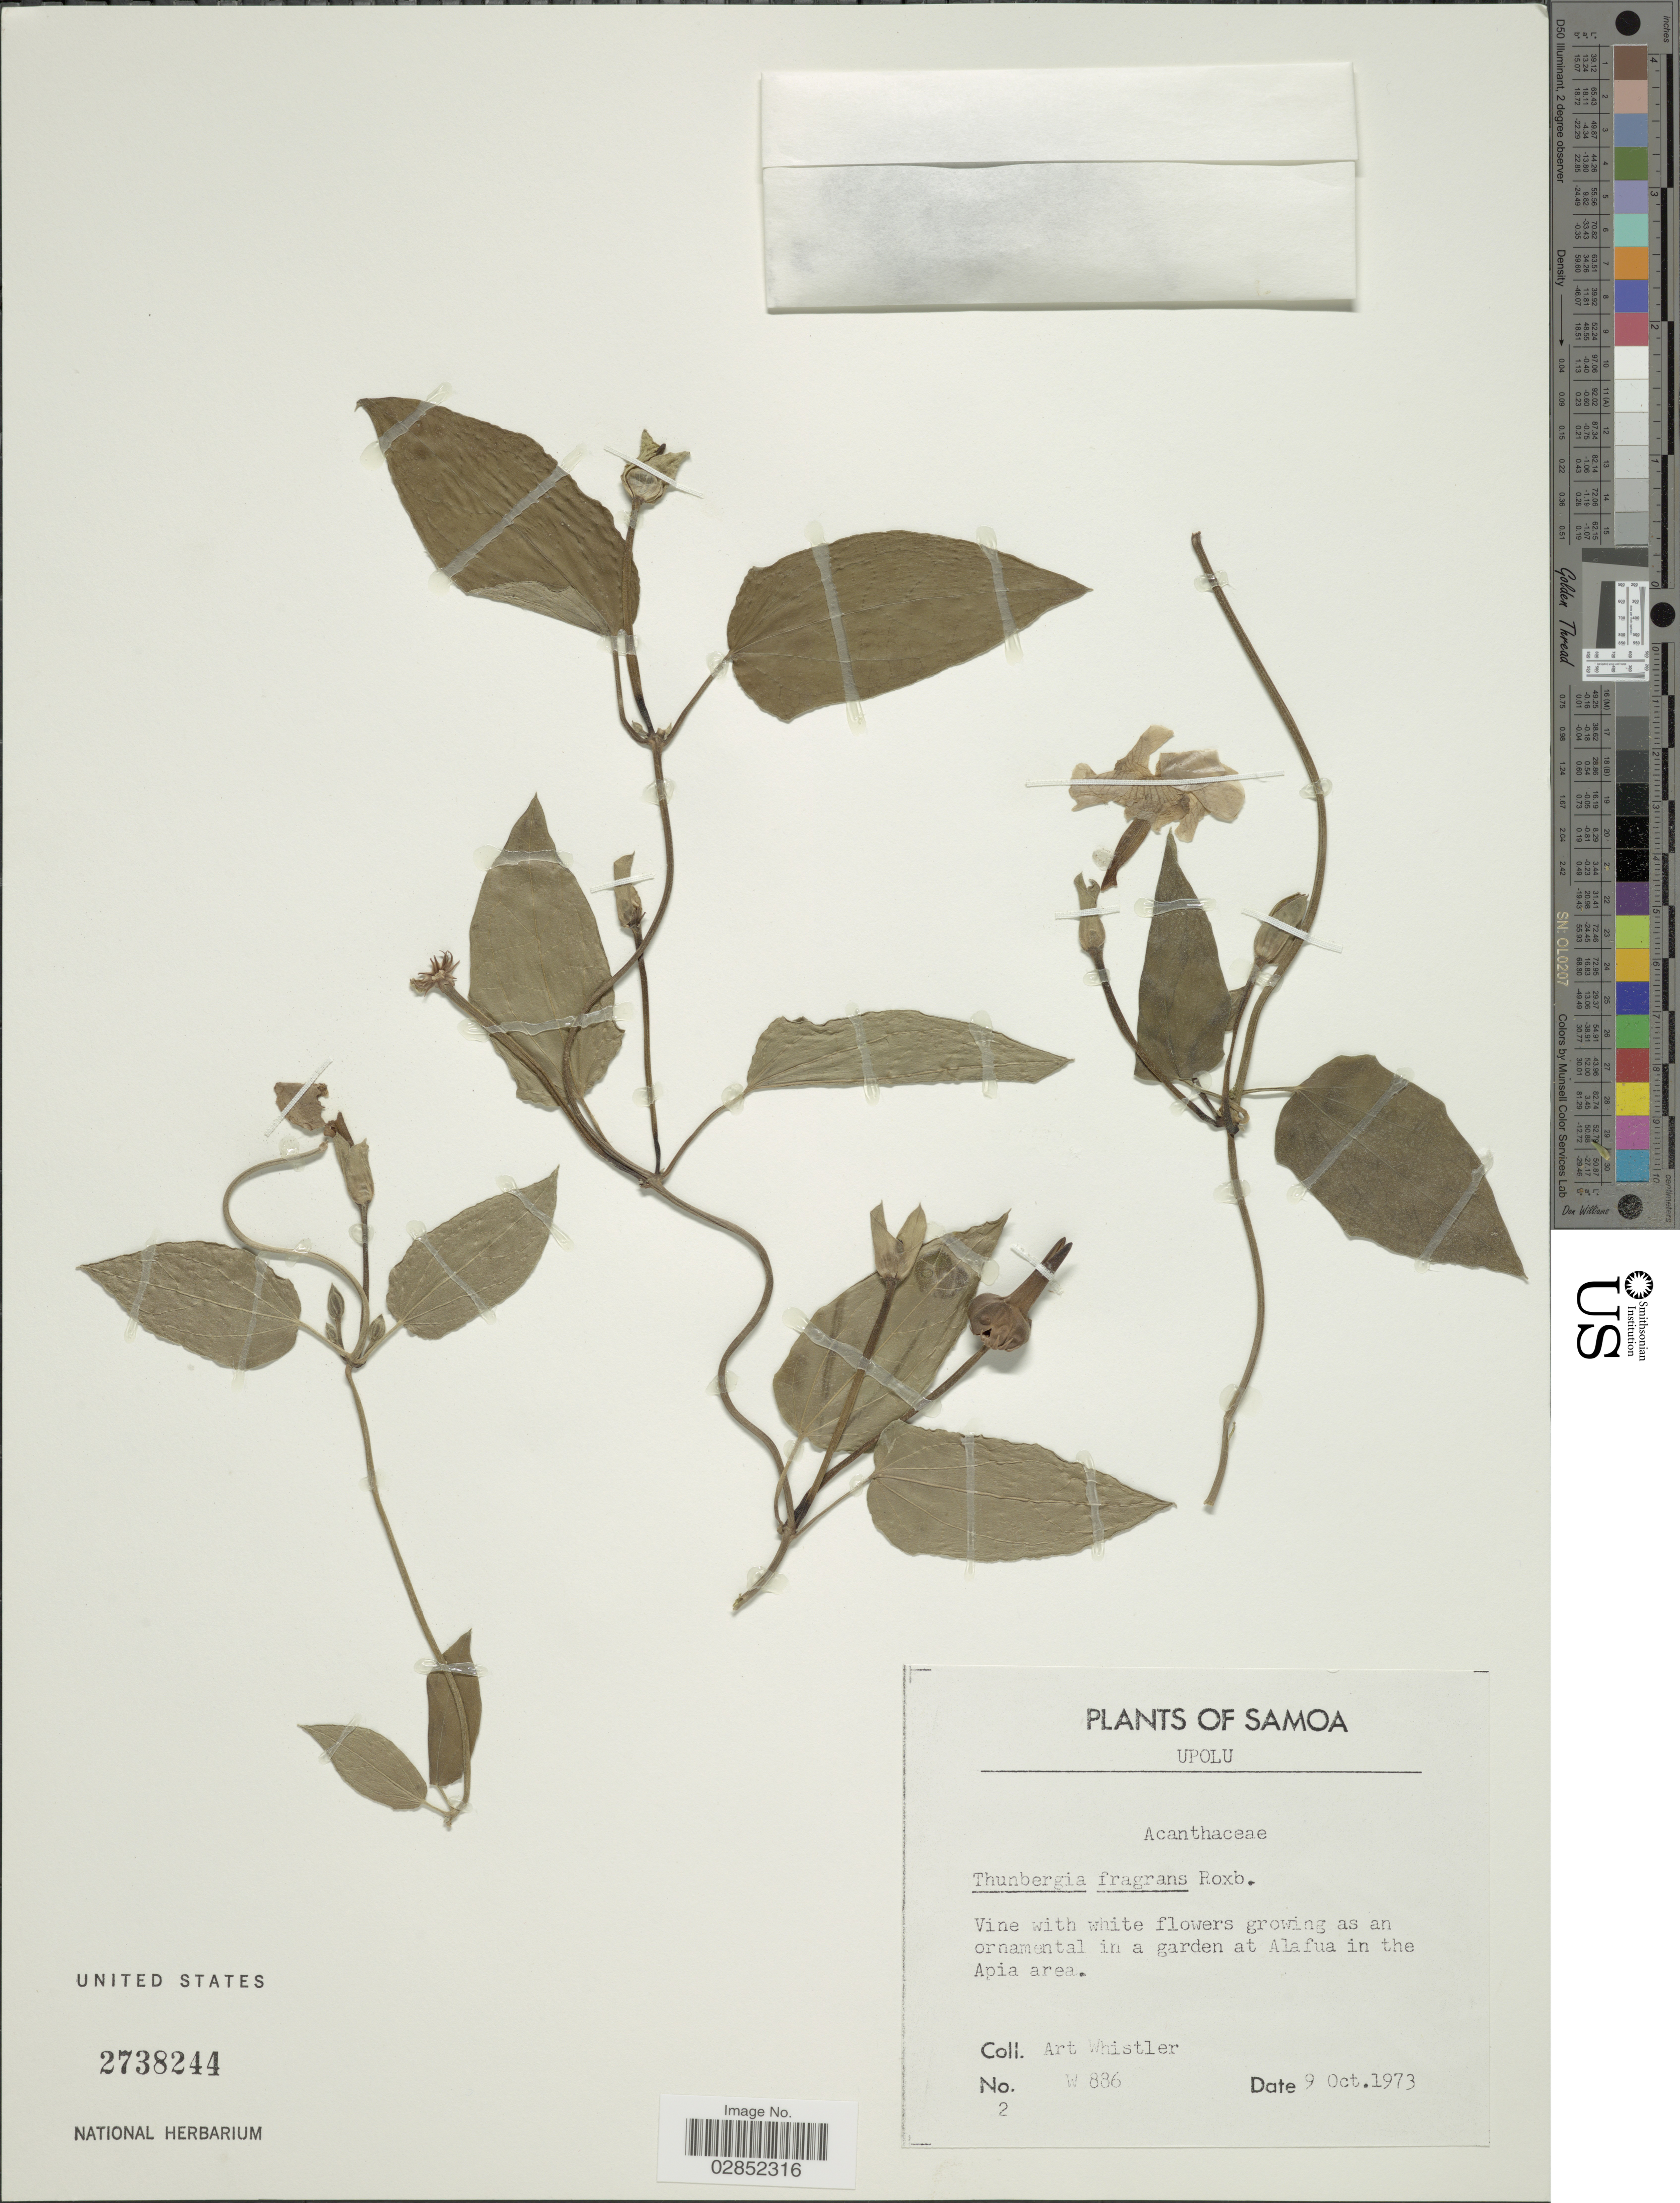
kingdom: Plantae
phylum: Tracheophyta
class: Magnoliopsida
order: Lamiales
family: Acanthaceae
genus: Thunbergia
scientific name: Thunbergia fragrans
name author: Roxb.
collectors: A. Whistler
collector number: W886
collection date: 1973-10-09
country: Samoa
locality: Samoa. Upolu. In a garden at Alafua in the Apia area.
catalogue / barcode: US 2738244